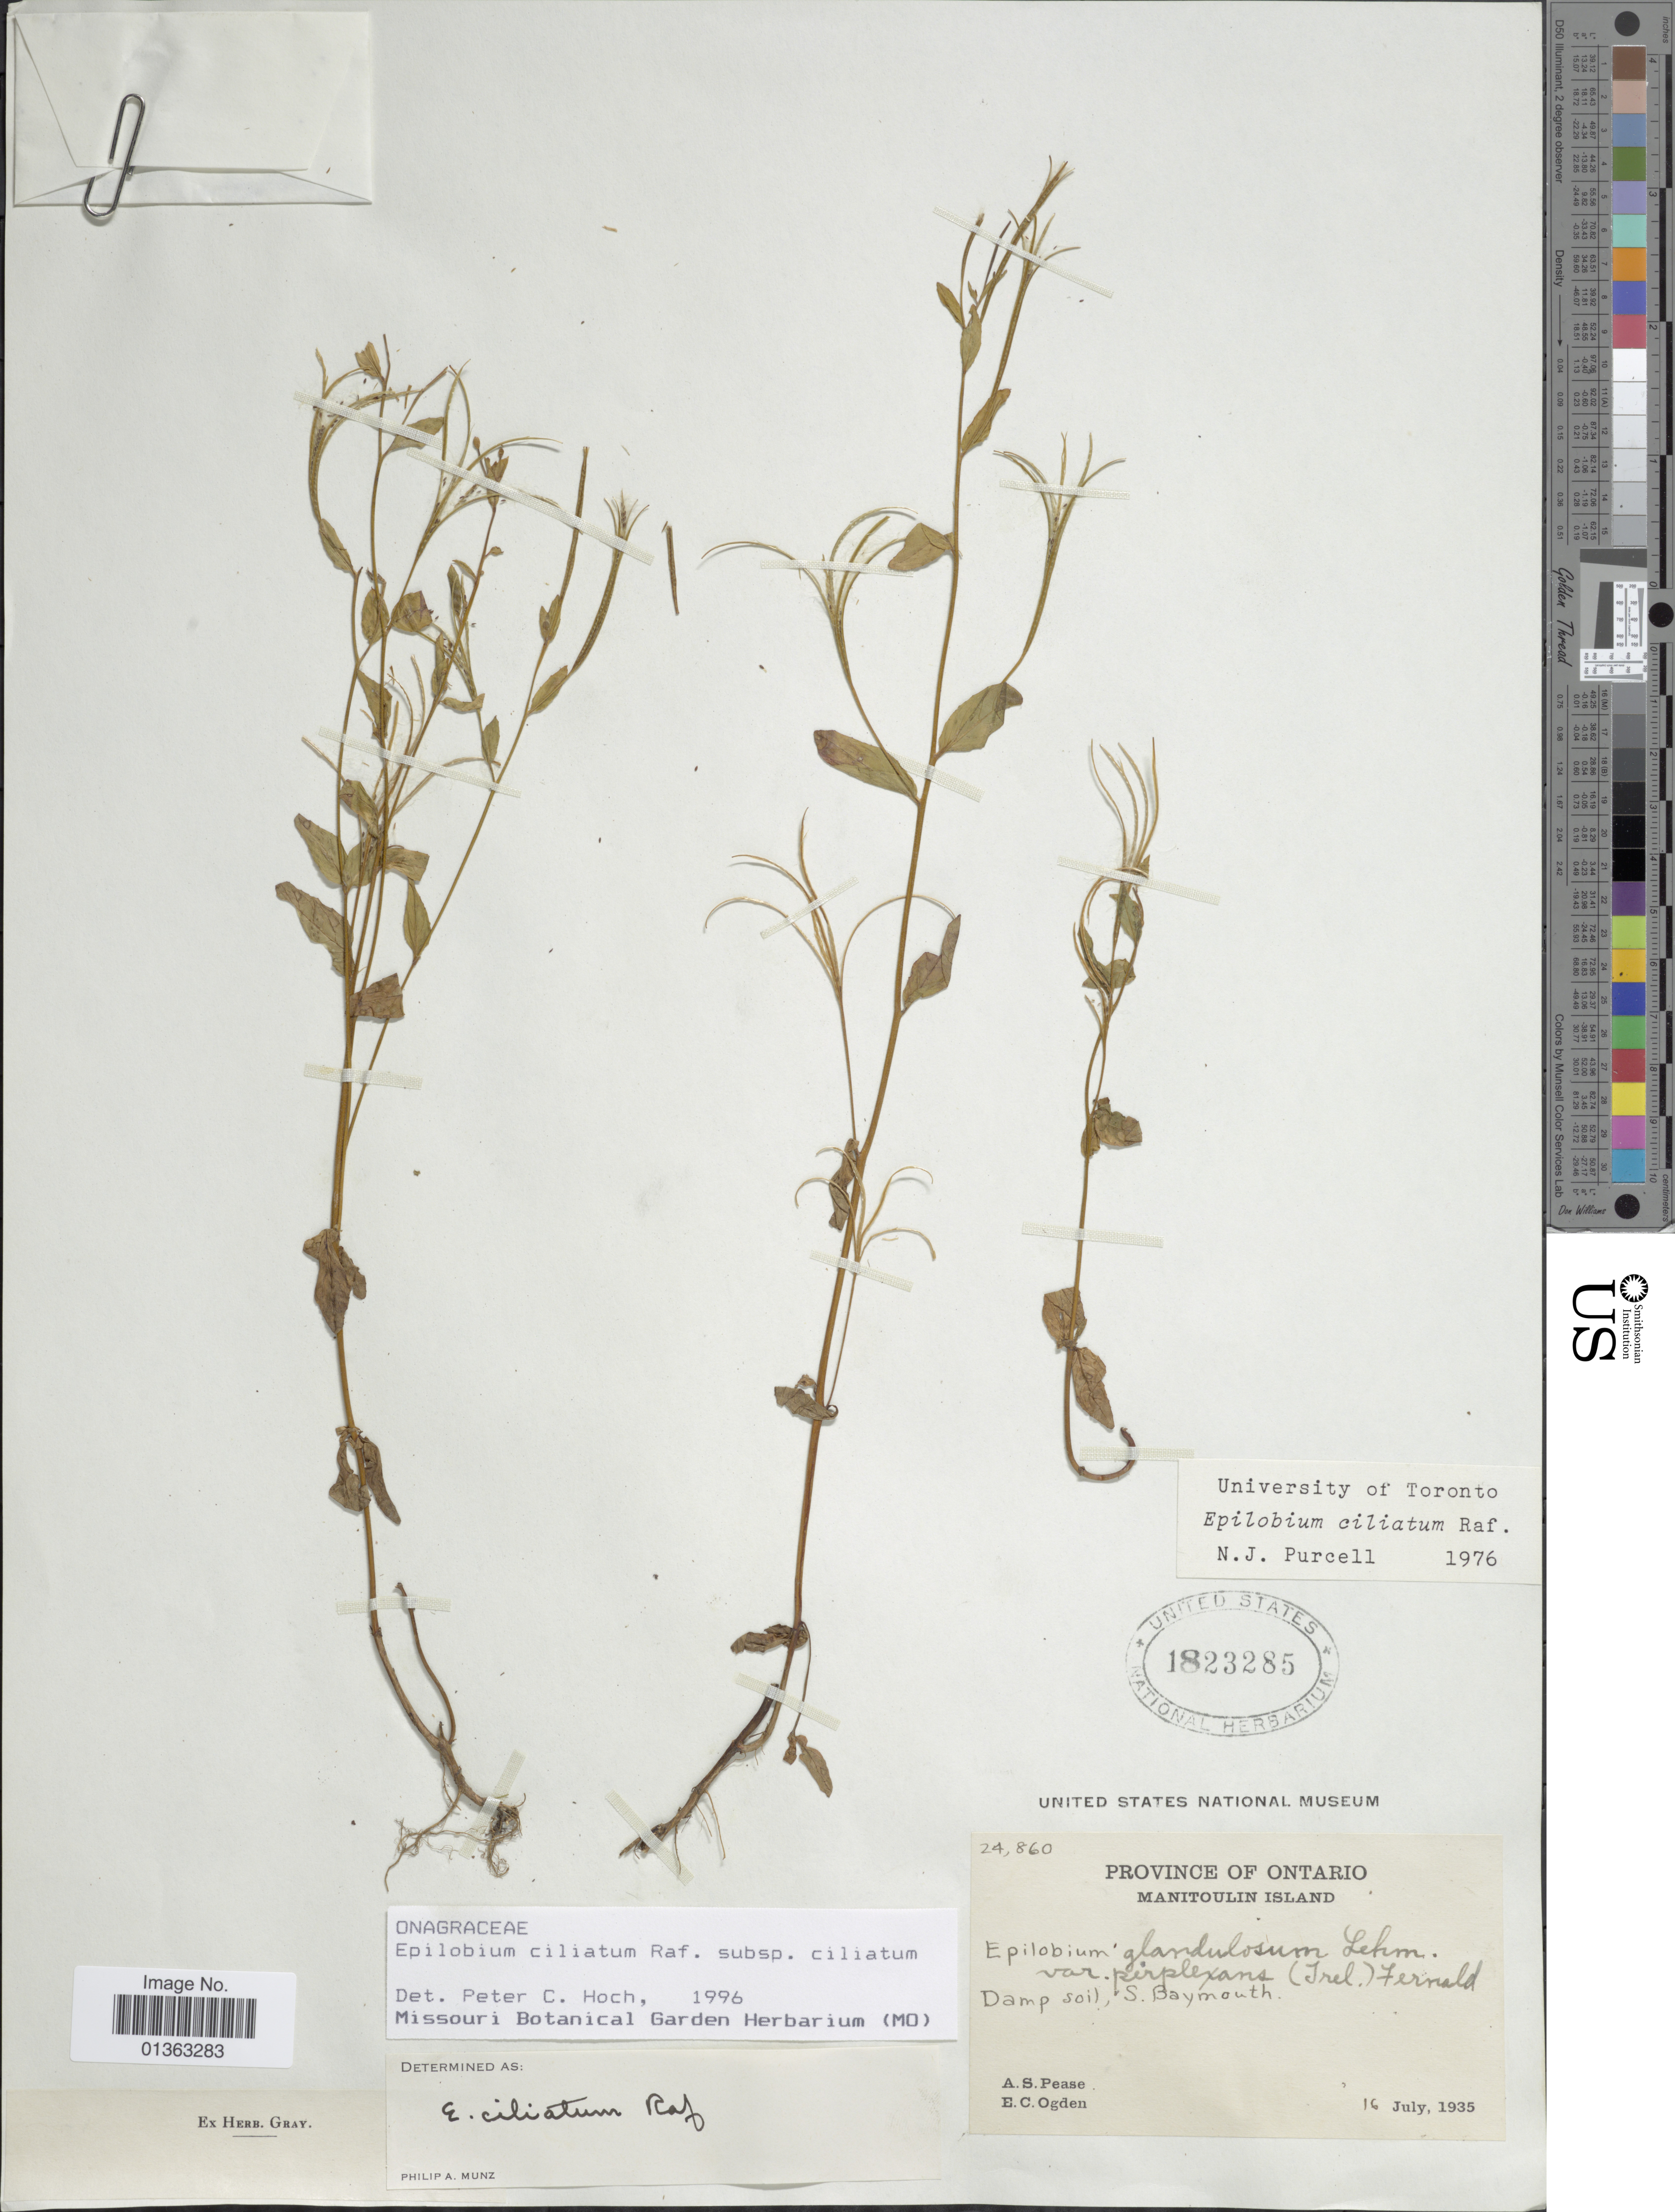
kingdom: Plantae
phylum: Tracheophyta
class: Magnoliopsida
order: Myrtales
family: Onagraceae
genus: Epilobium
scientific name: Epilobium ciliatum subsp. ciliatum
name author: Raf.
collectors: A. S. Pease & E. Ogden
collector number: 24860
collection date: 1935-07-16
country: Canada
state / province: Ontario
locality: Manitoulin Island. S. Baymouth.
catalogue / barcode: US 1823285